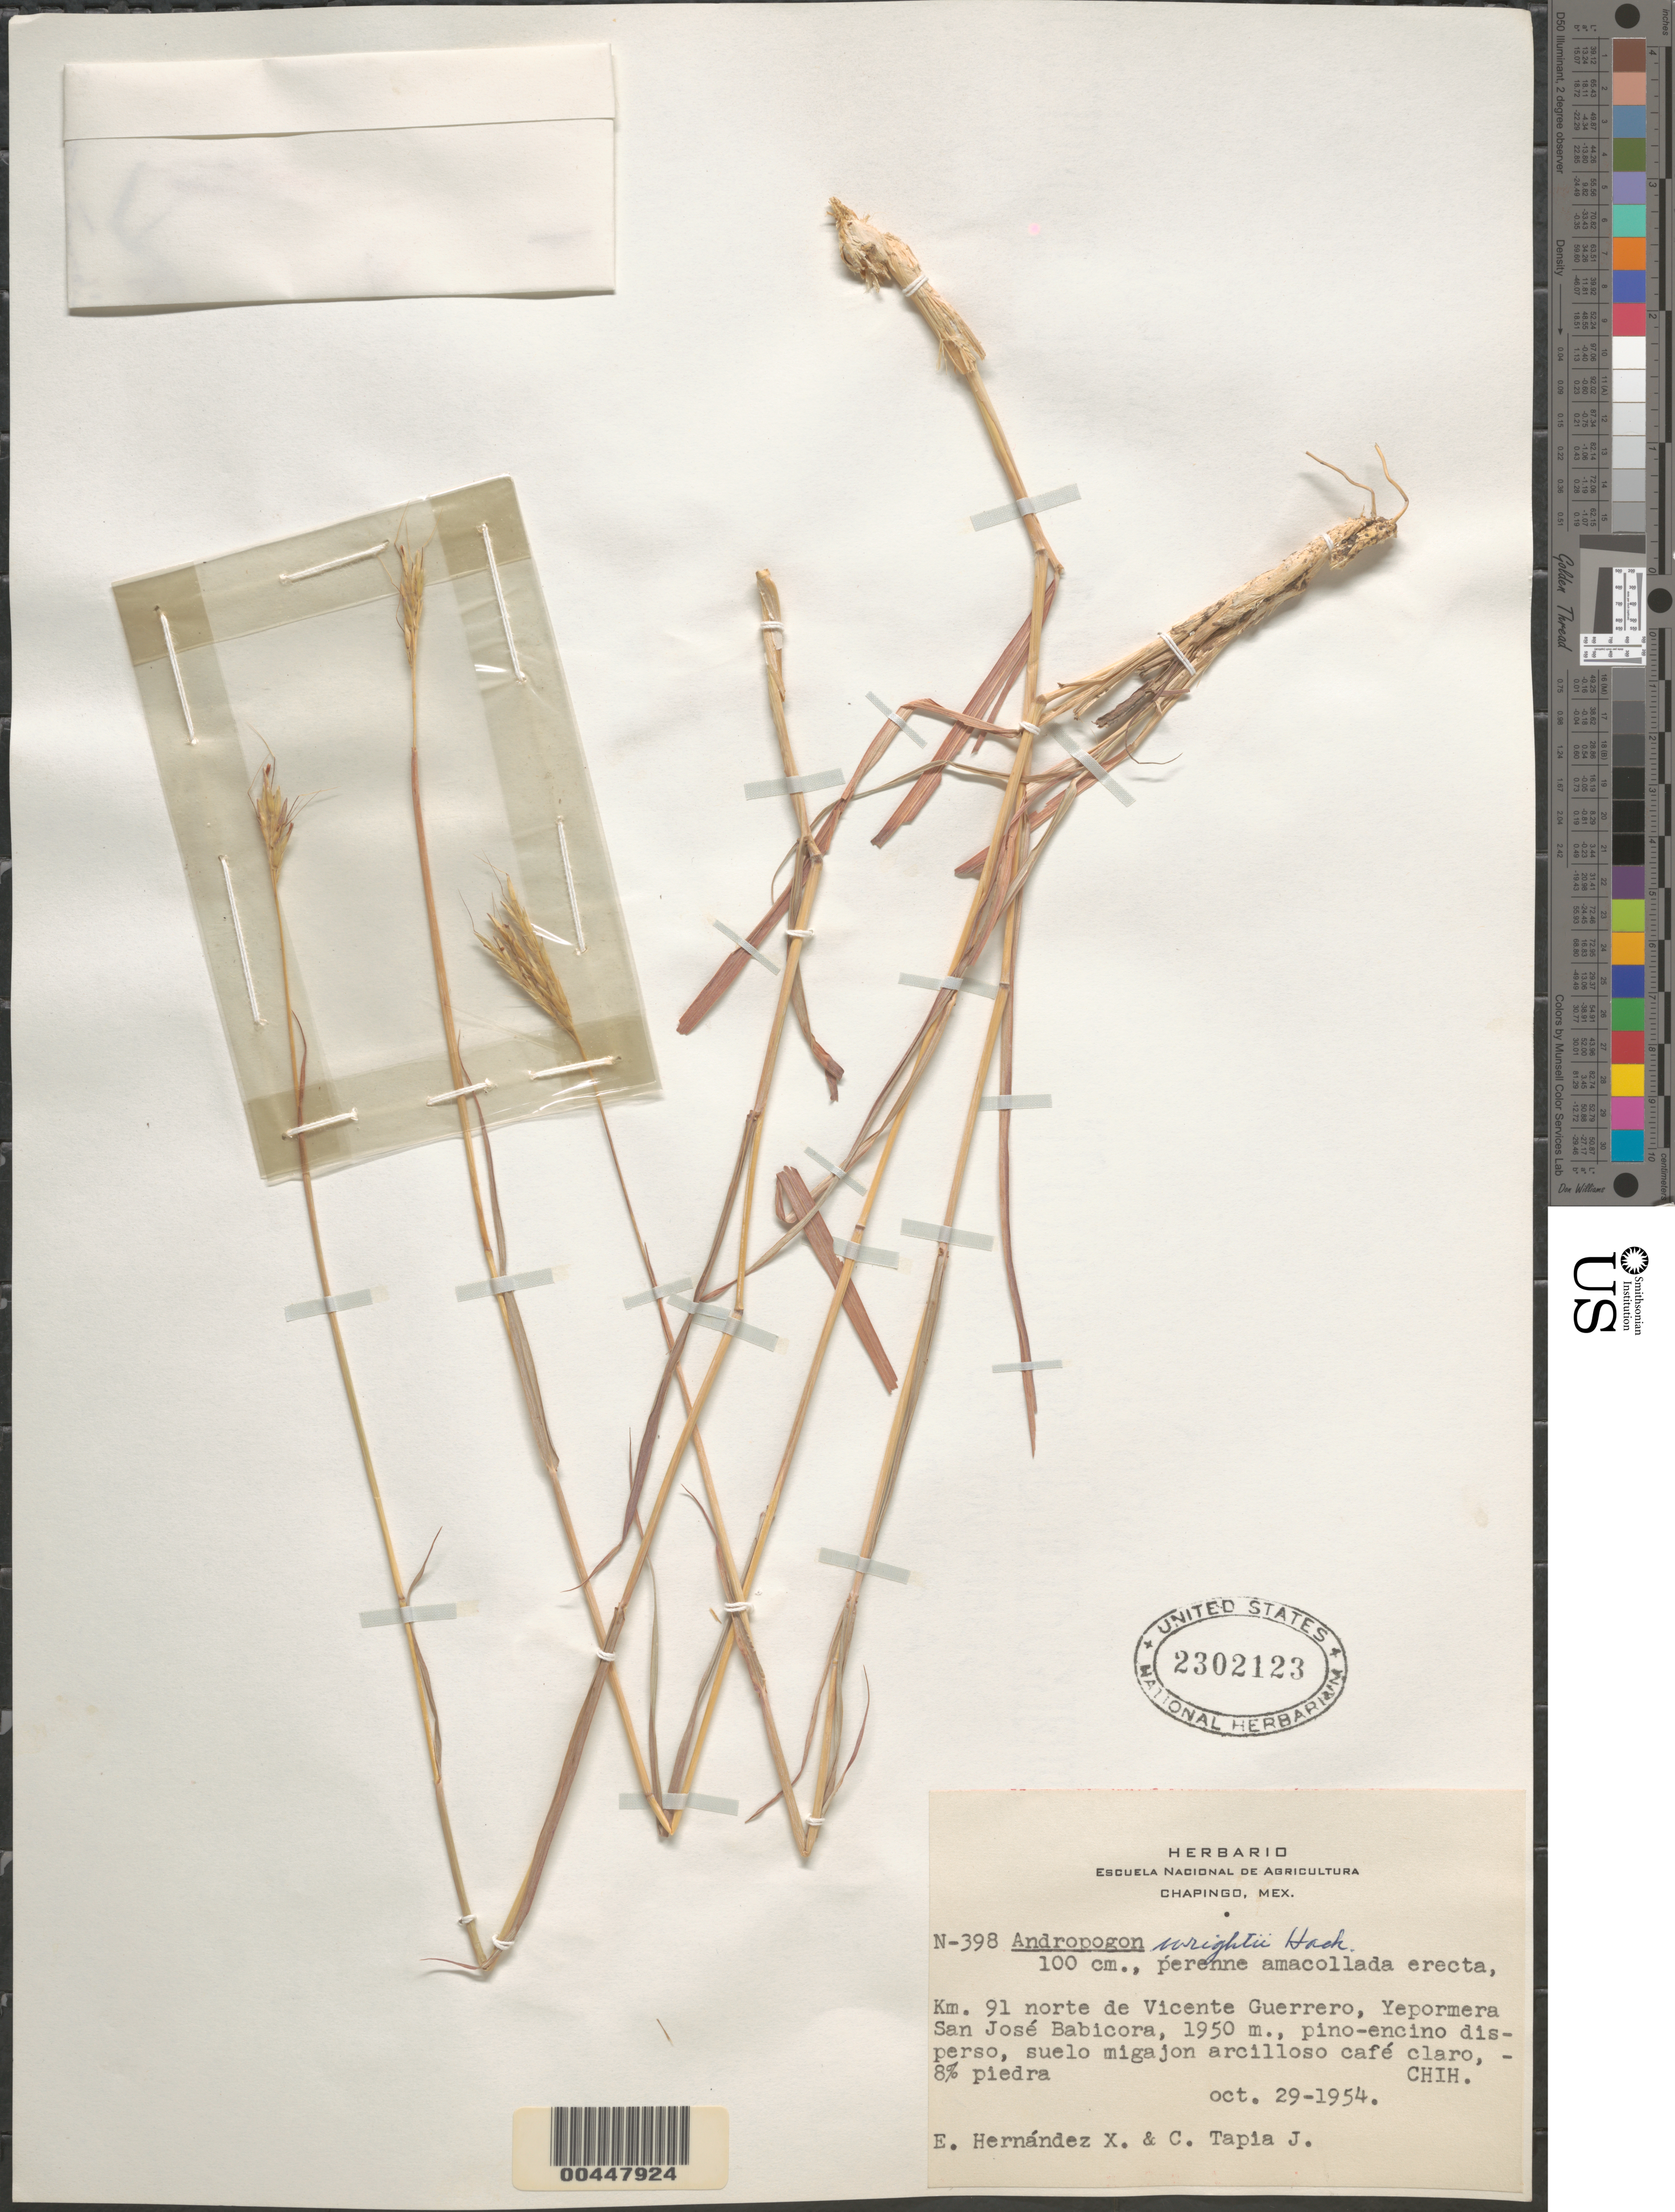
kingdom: Plantae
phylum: Tracheophyta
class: Liliopsida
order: Poales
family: Poaceae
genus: Andropogon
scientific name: Andropogon wrightii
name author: Hack.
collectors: E. I. Hernández-X. & C. Tapia-J.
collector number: N-398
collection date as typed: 29 Oct 1954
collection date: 1954-10-29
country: Mexico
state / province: Chihuahua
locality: km 91 norte de Vicente Guerrero, Yepormera San José Babicora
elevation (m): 1950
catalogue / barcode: US 2302123